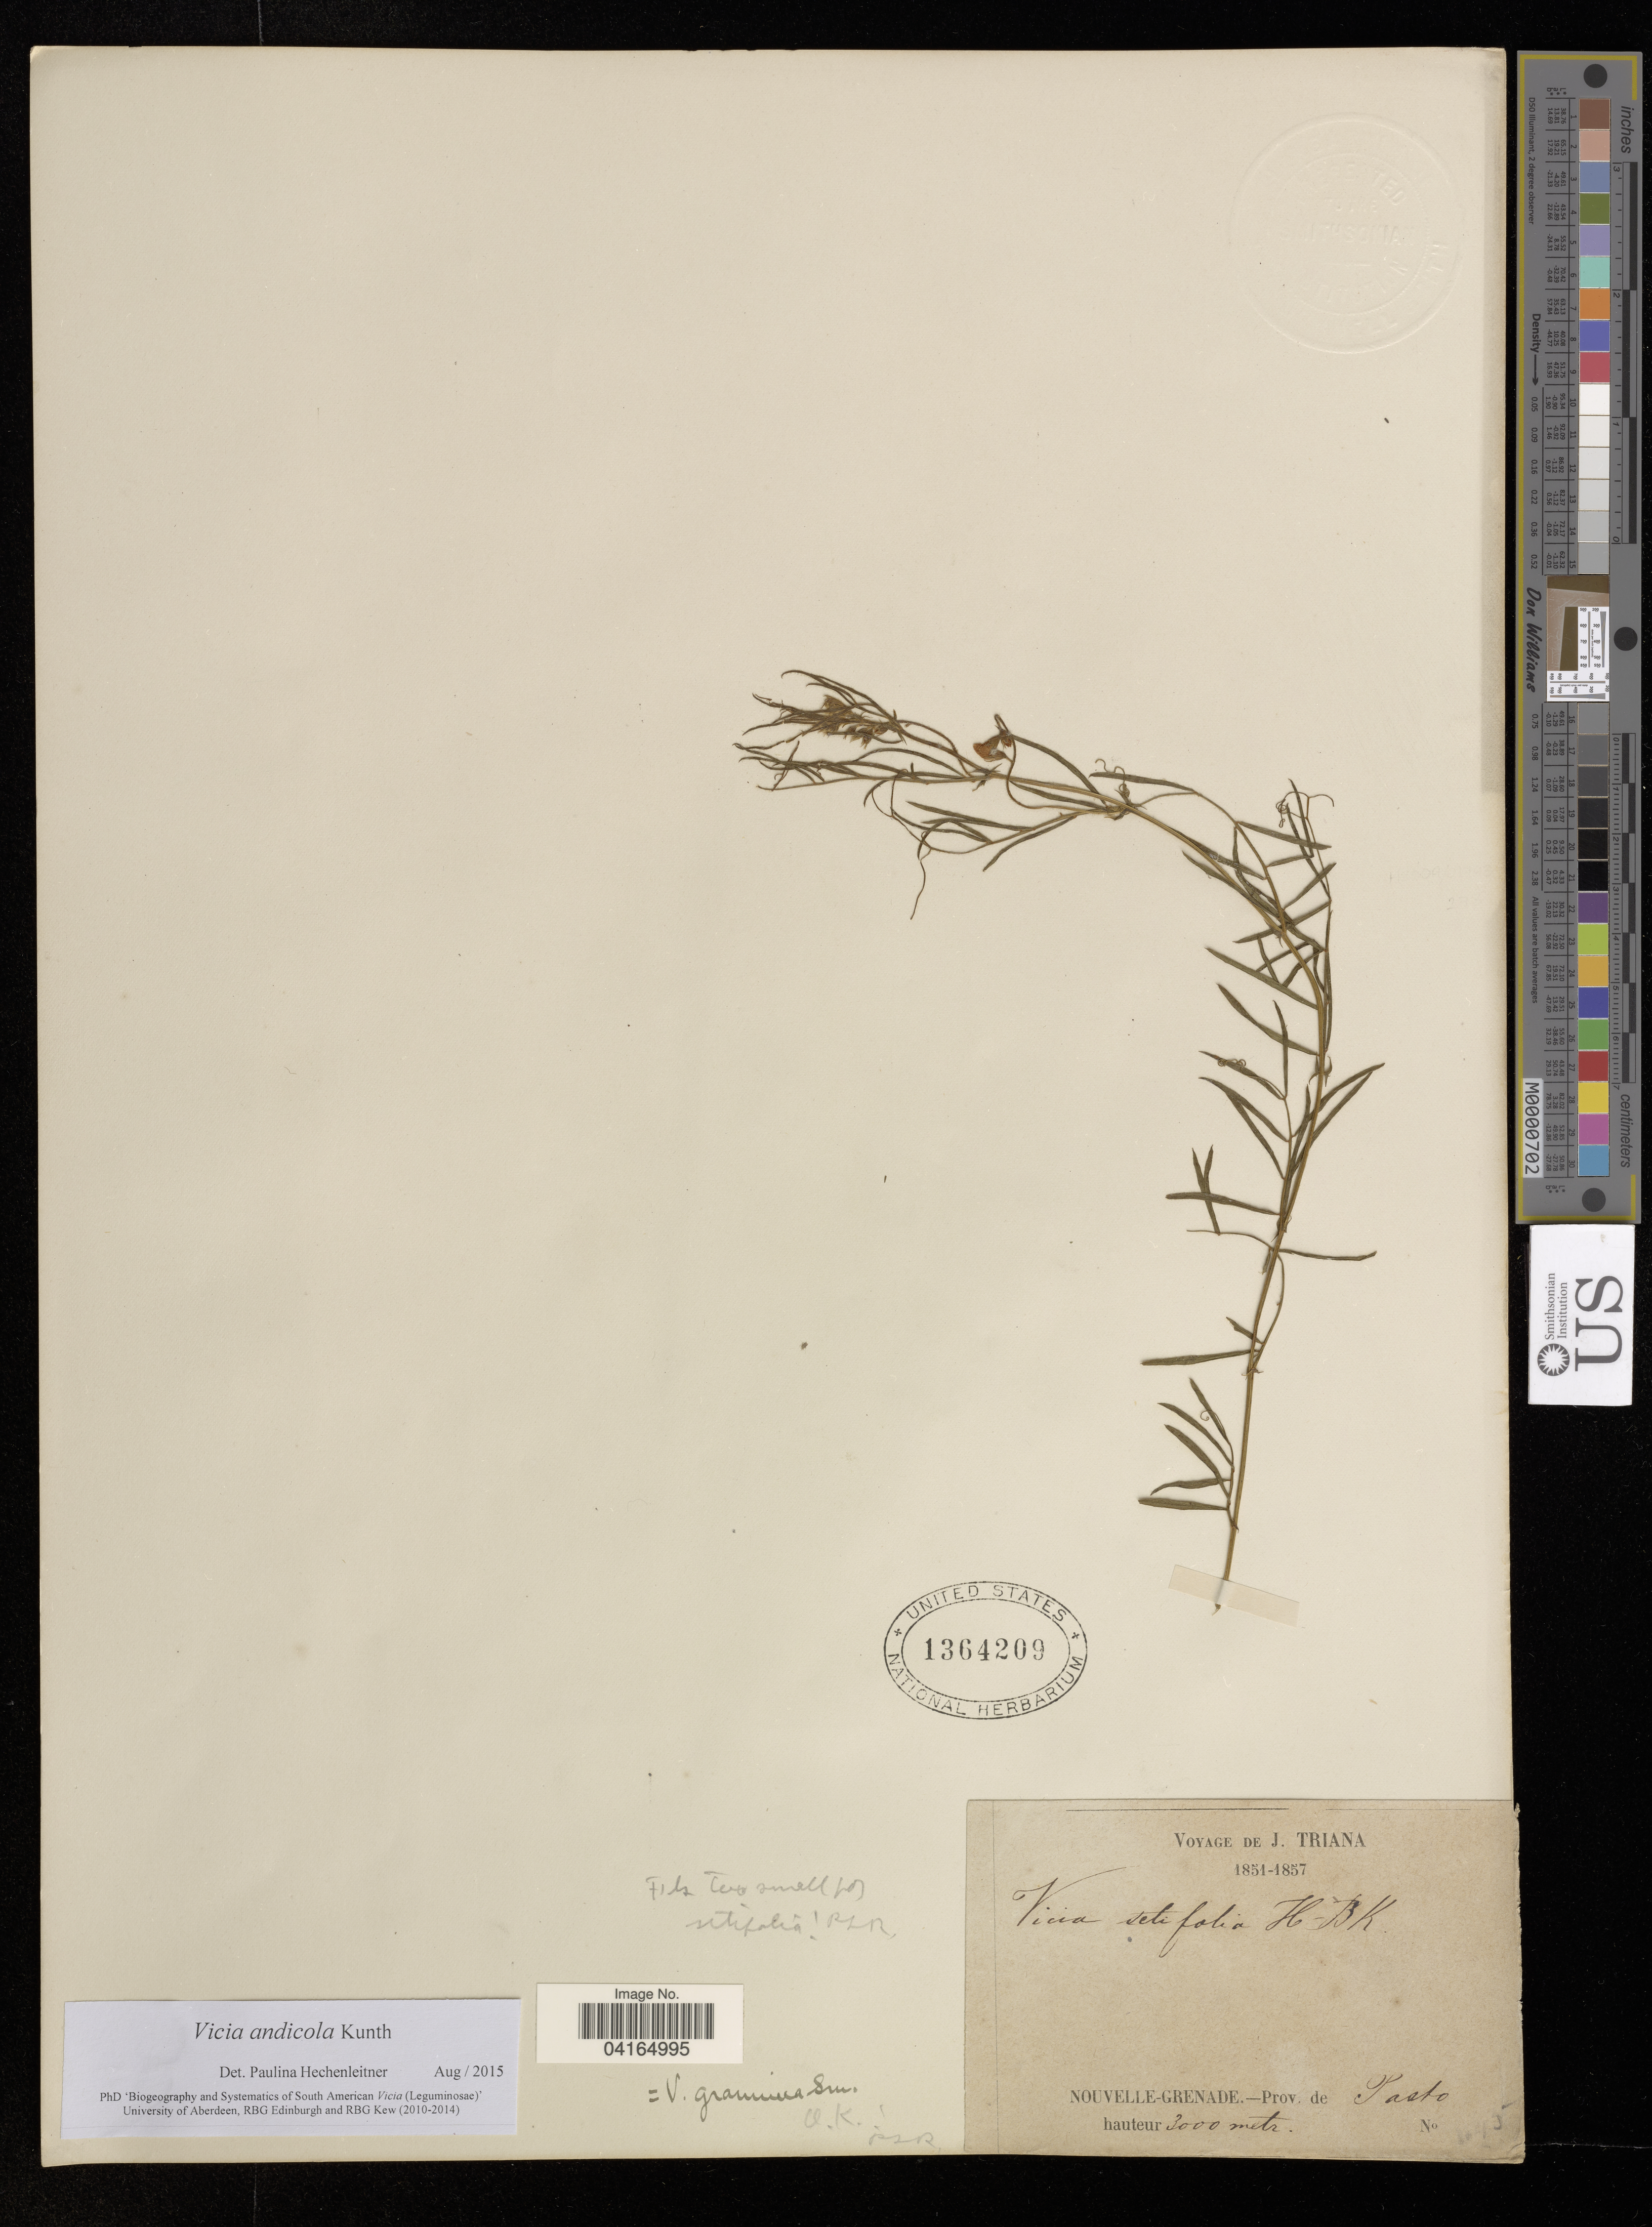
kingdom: Plantae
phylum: Tracheophyta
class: Magnoliopsida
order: Fabales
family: Fabaceae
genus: Vicia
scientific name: Vicia andicola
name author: Kunth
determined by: Hechenleitner, Paulina, RBG Edinburgh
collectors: J. Triana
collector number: !45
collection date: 1851/1857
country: Grenada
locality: Nouvelle-Grenade. - Prov. de Pasto.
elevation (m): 3000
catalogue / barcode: US 1364209